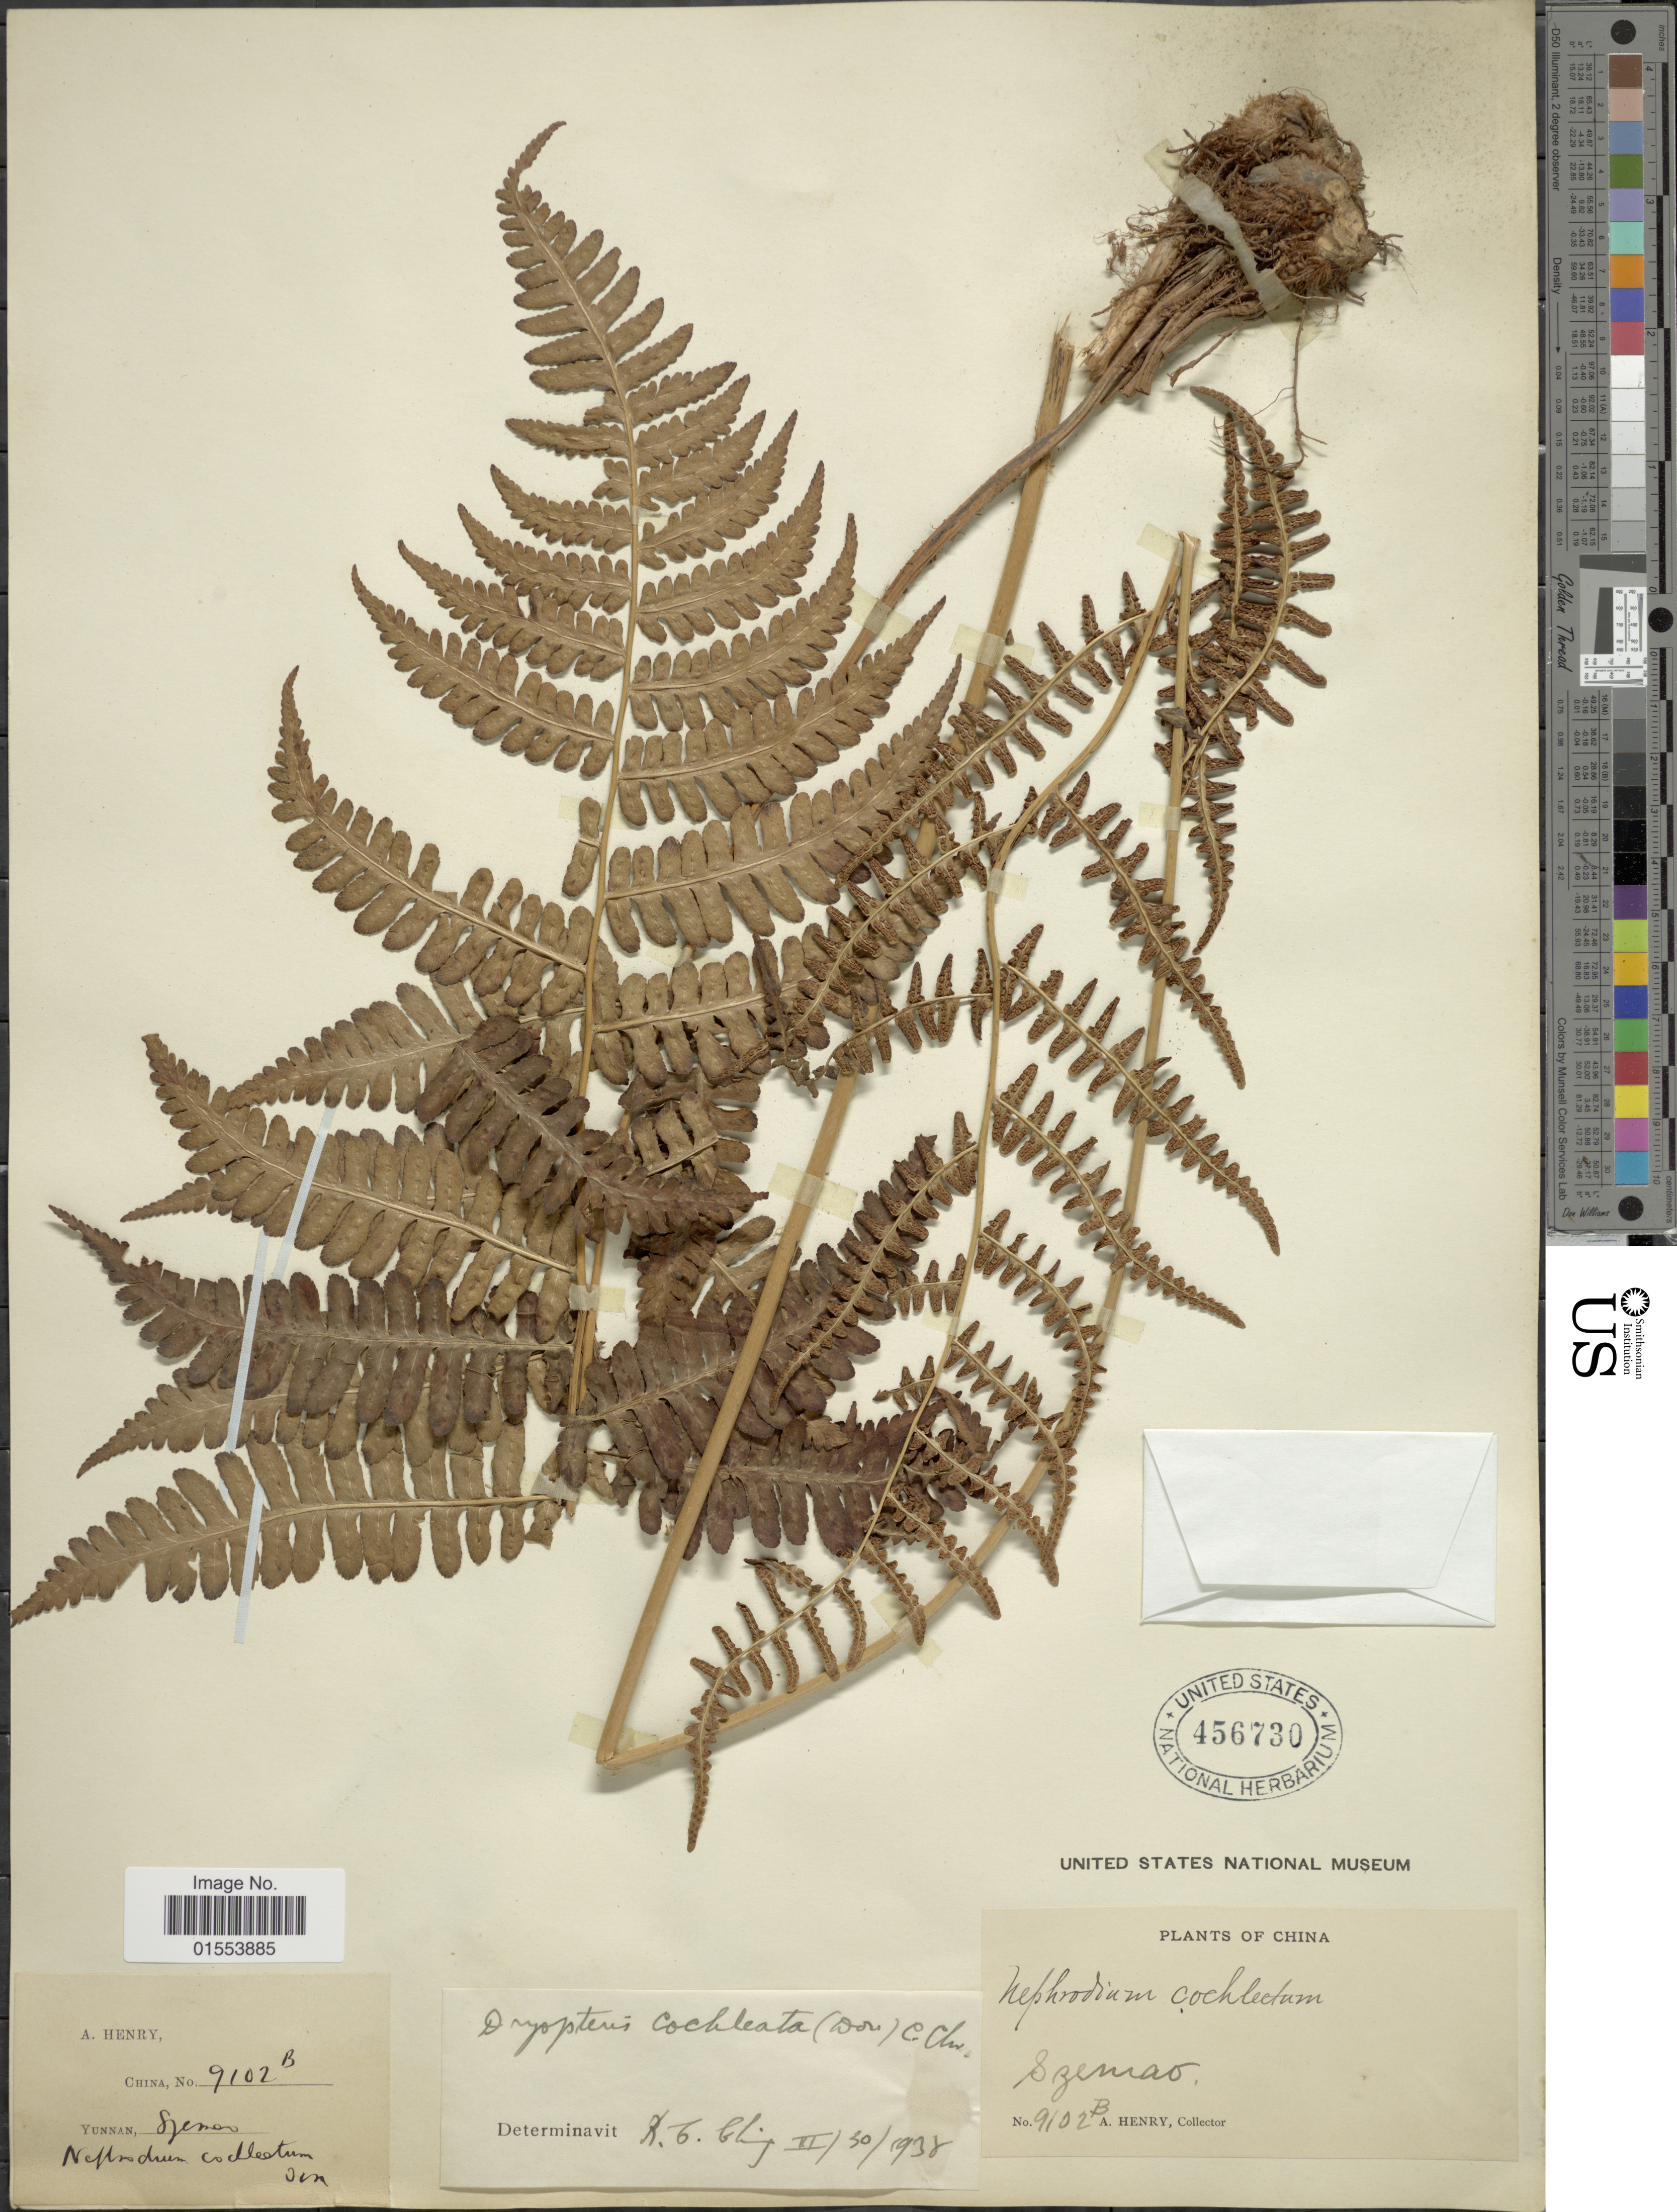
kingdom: Plantae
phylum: Tracheophyta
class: Polypodiopsida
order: Polypodiales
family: Dryopteridaceae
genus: Dryopteris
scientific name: Dryopteris cochleata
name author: (D. Don) C. Chr.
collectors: A. Henry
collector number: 9102 B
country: China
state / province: Yunnan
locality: Yunnan, Szemao, China.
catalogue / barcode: US 456730